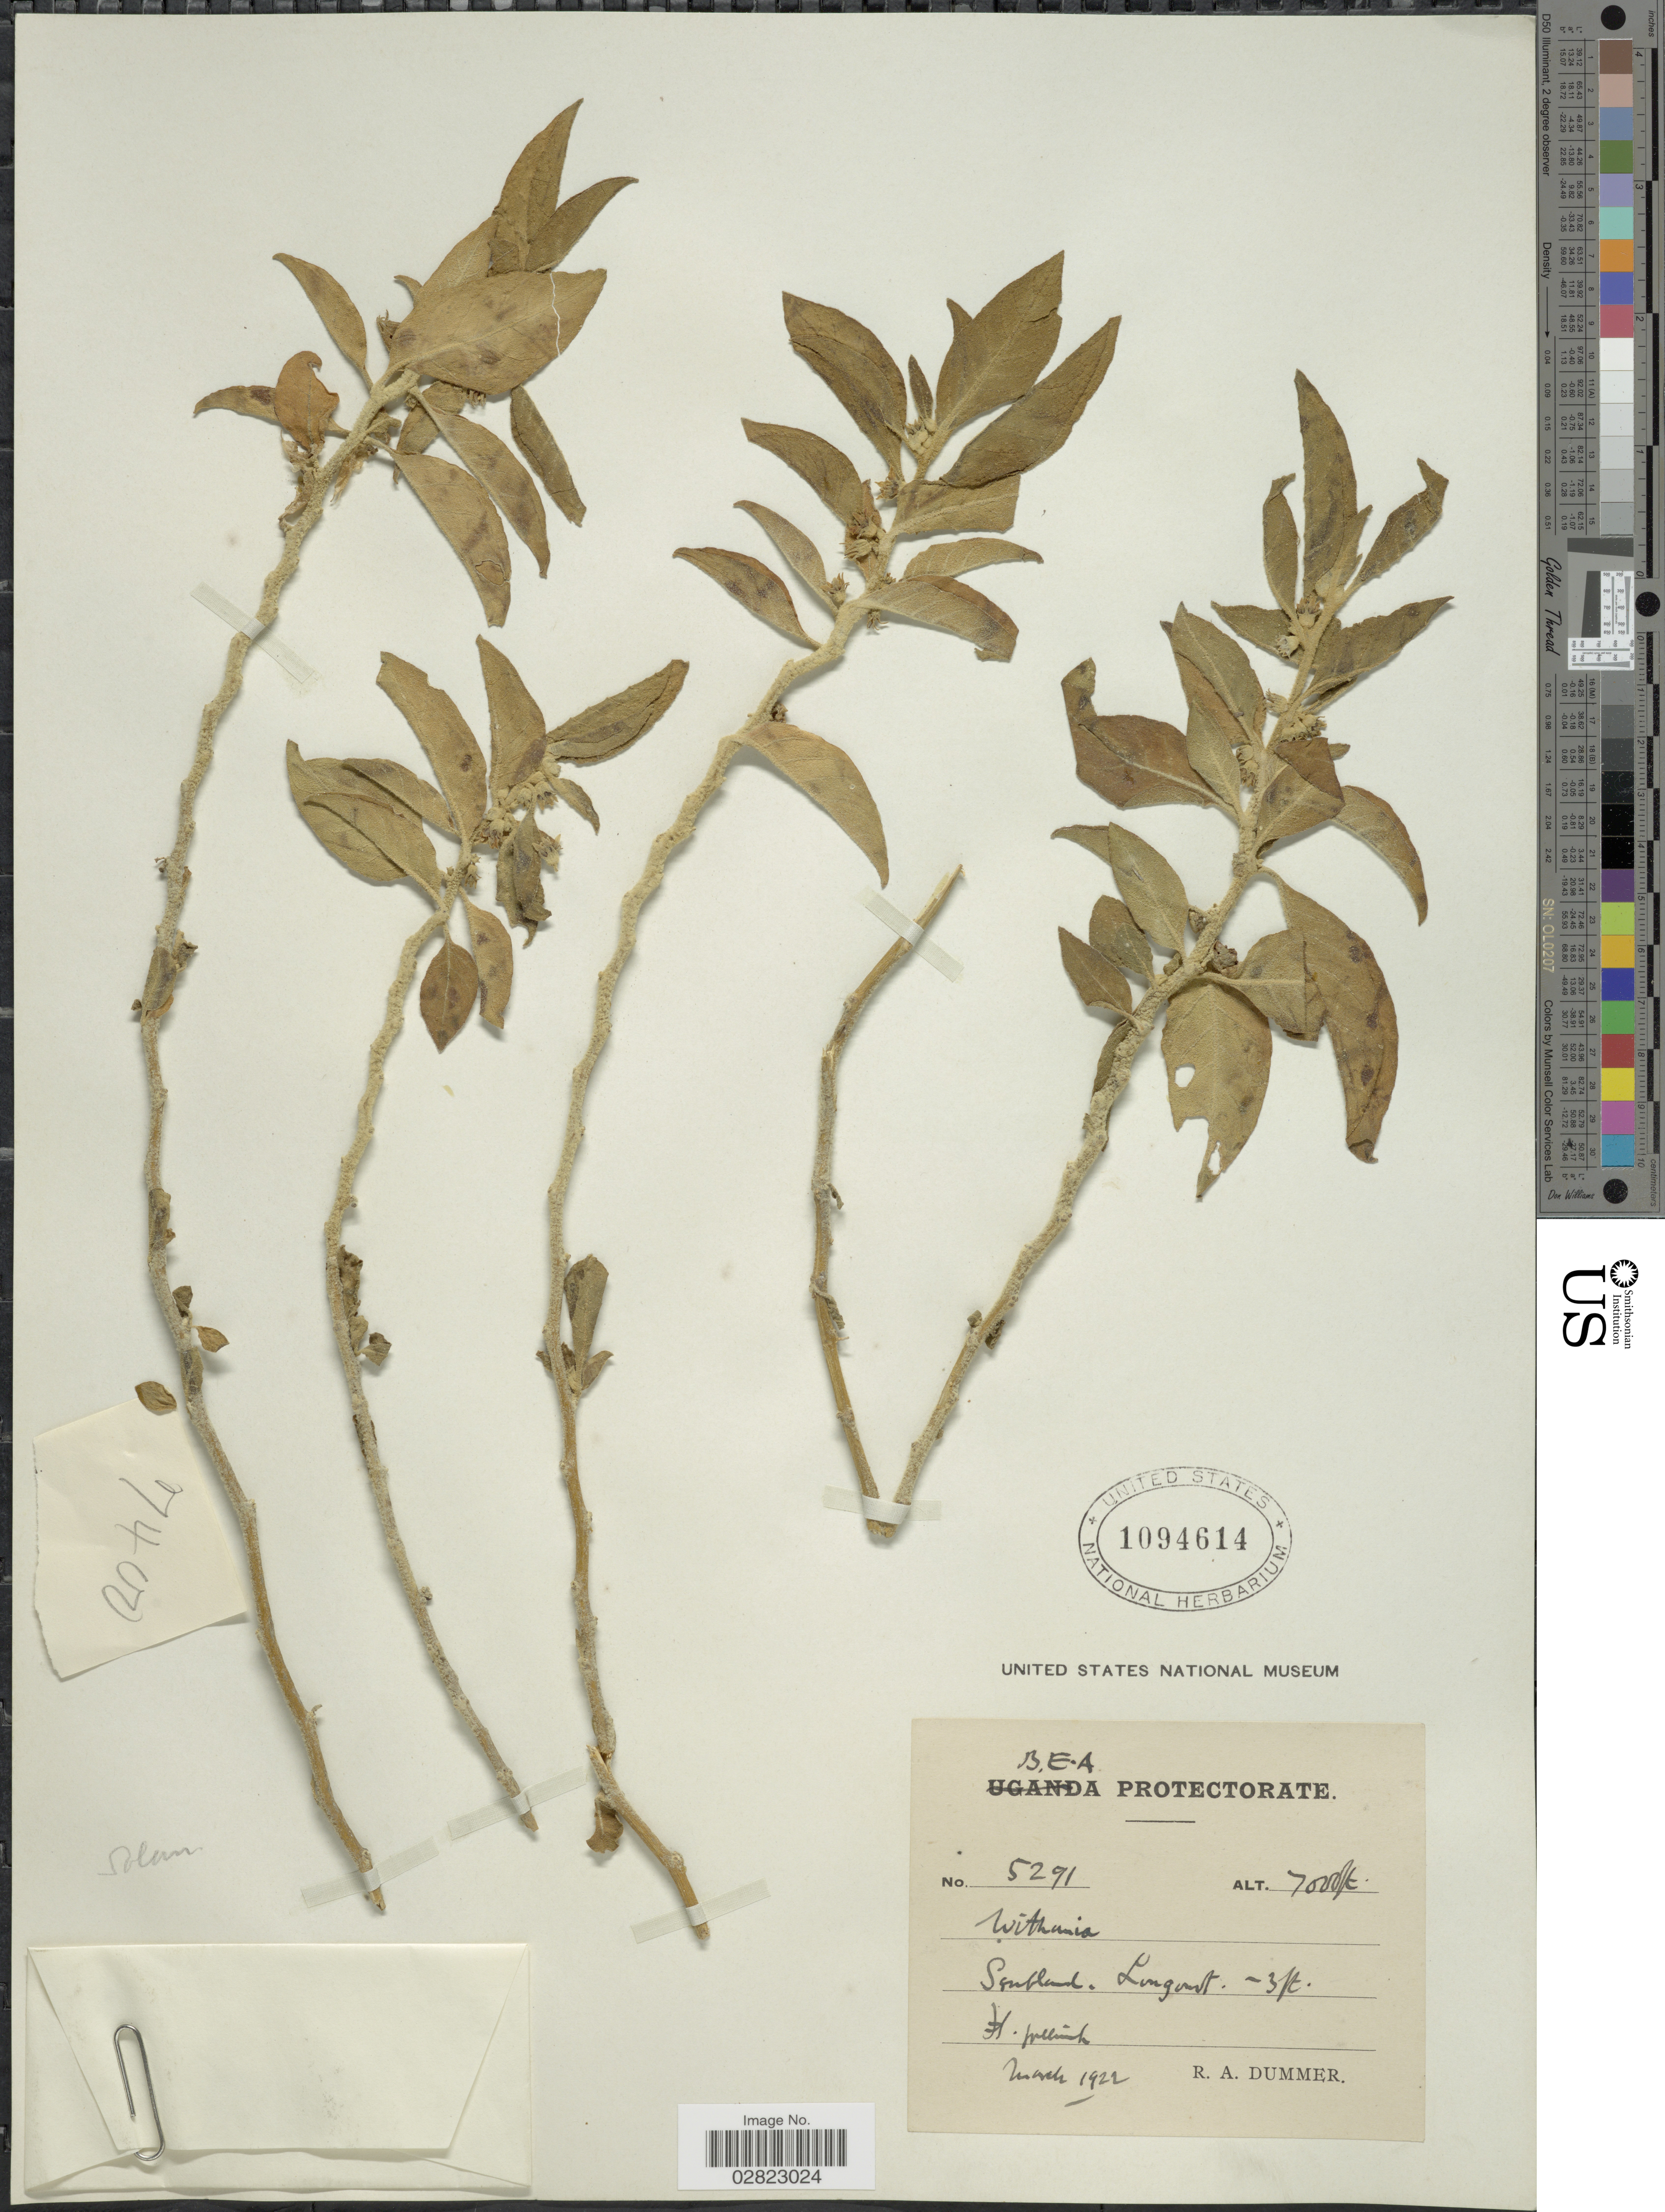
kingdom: Plantae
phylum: Tracheophyta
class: Magnoliopsida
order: Solanales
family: Solanaceae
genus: Withania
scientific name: Withania somnifera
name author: (L.) Dunal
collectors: R. A. Dümmer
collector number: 5291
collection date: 1922-03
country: Kenya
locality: B.E.A. Protectorate. Withania, Sanblad, Longonot.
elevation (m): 2134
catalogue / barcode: US 1094614